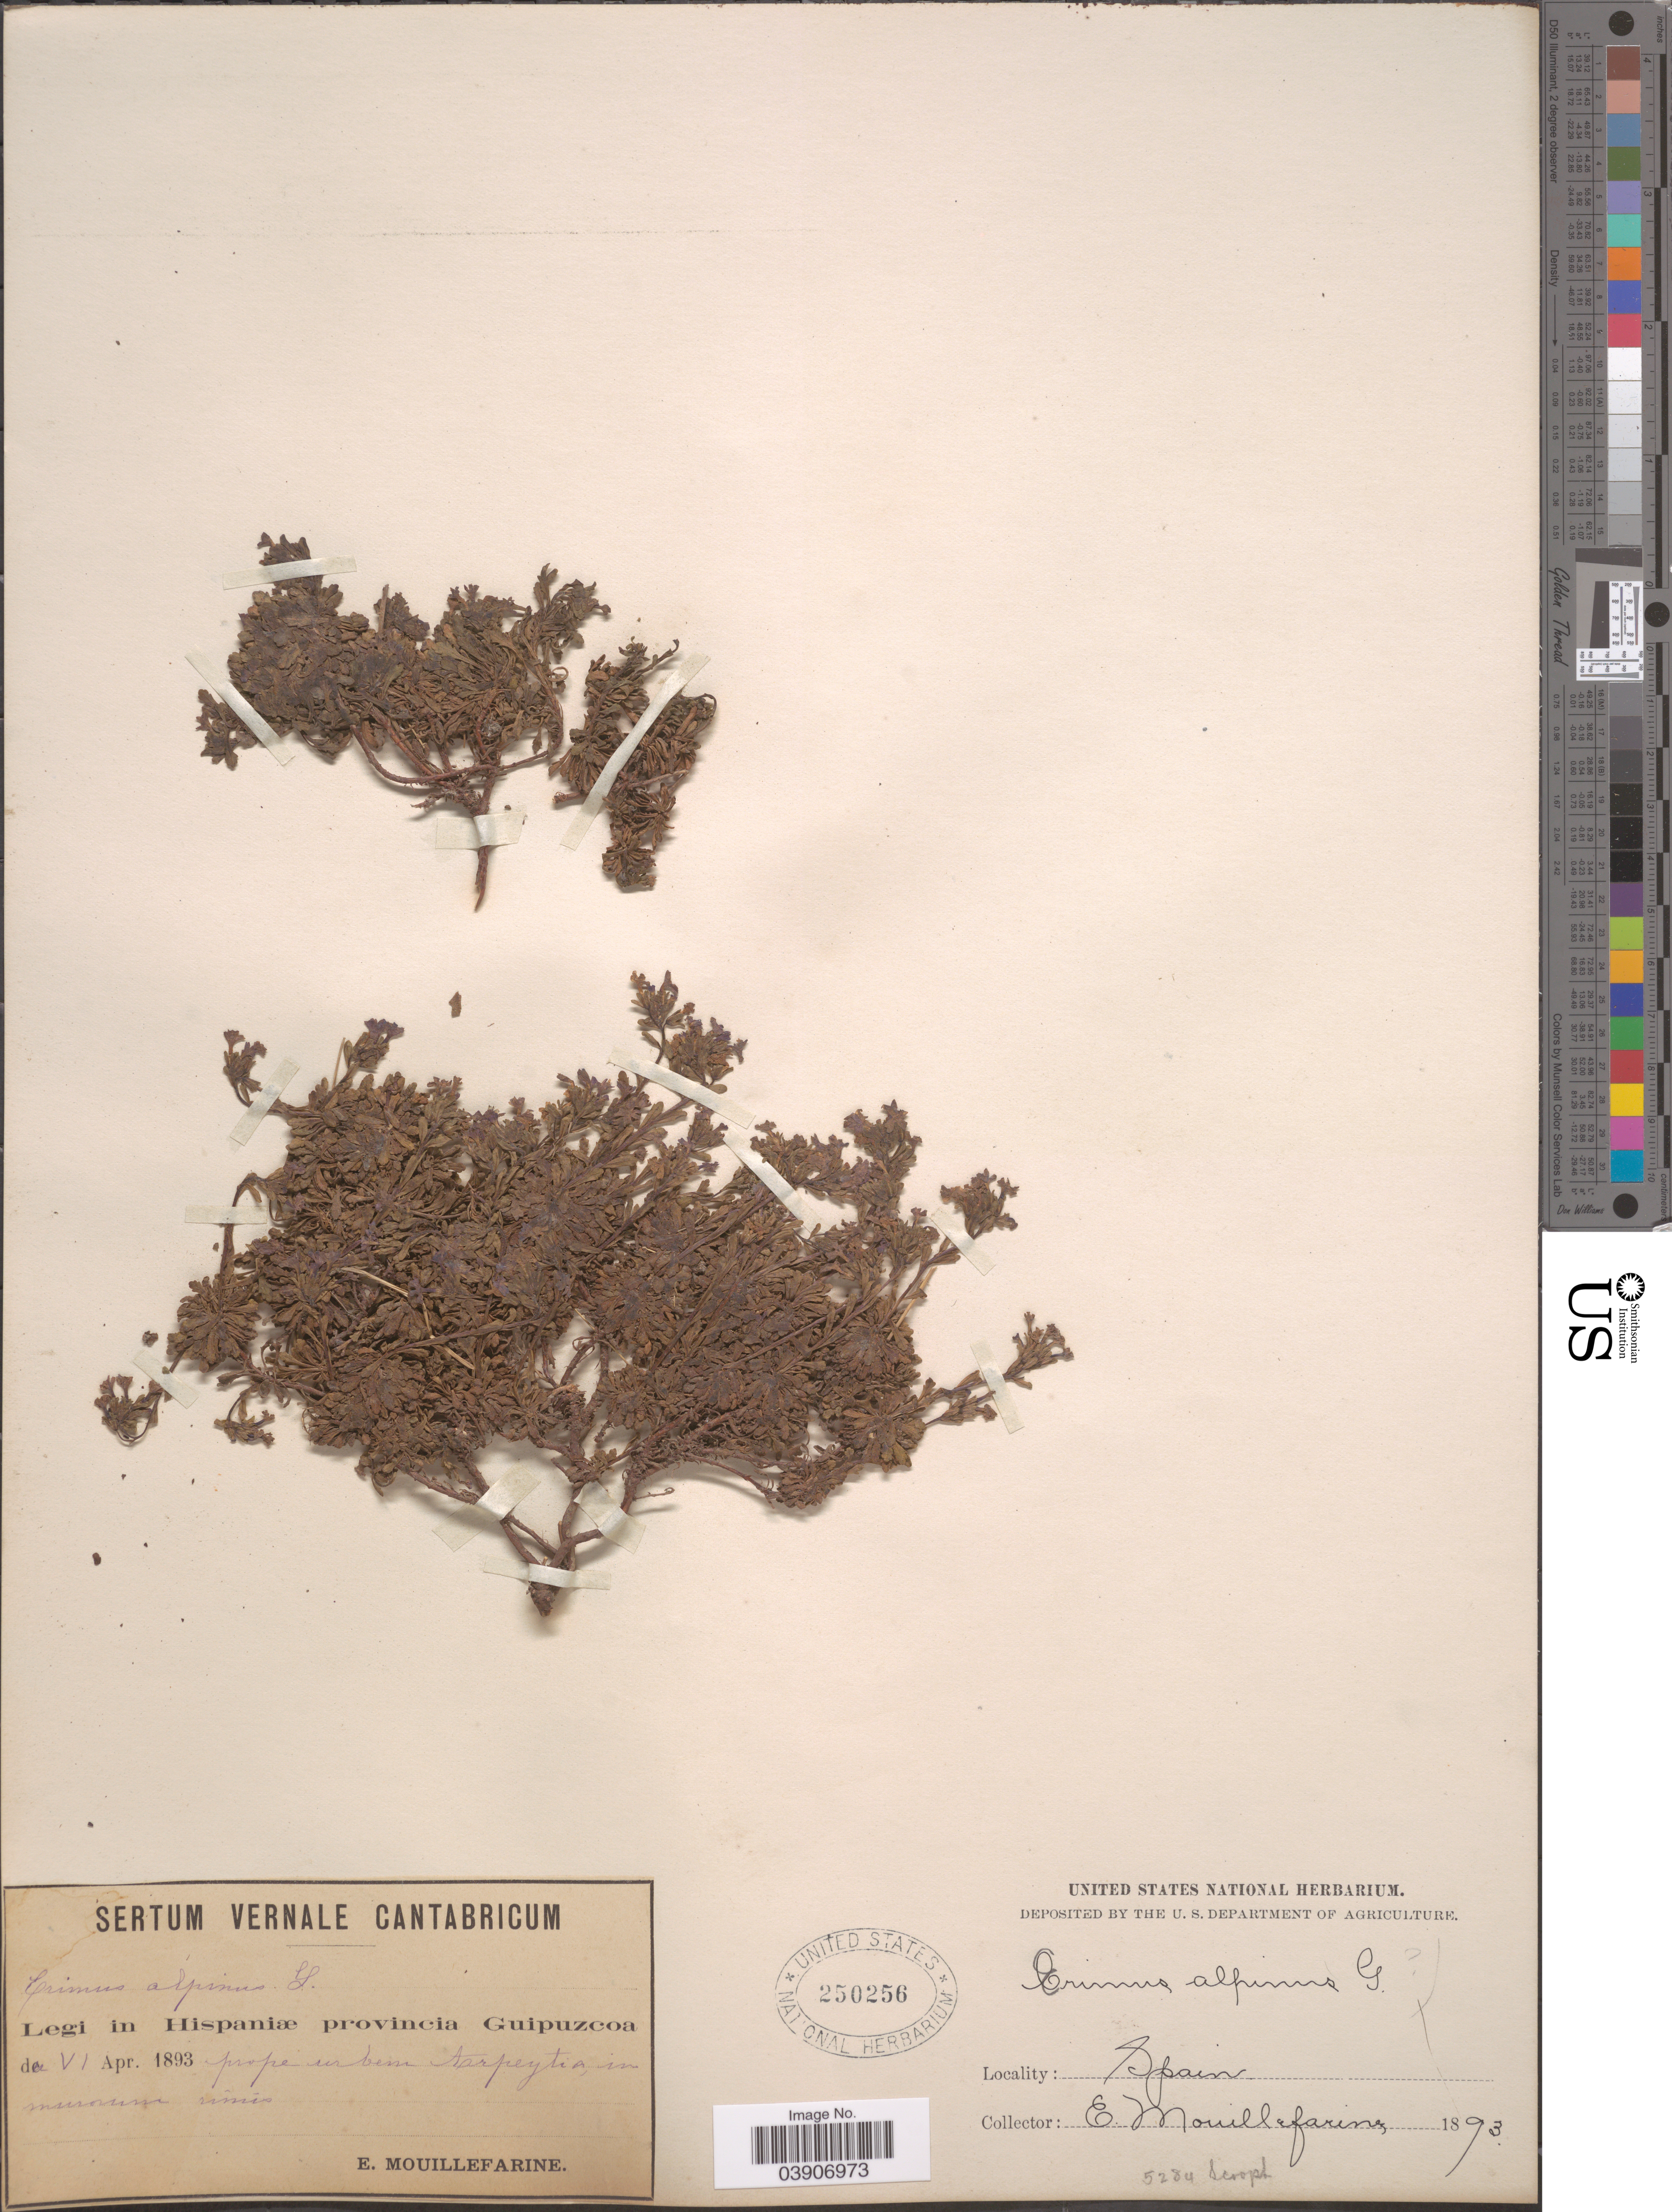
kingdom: Plantae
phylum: Tracheophyta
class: Magnoliopsida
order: Lamiales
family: Plantaginaceae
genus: Erinus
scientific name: Erinus alpinus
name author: L.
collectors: E. Mouillefarine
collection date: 1893-04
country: Spain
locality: In Hispaniae provincia Guipuzcoa. Prope urbem tarpeytia, in muronum simis.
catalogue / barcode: US 250256